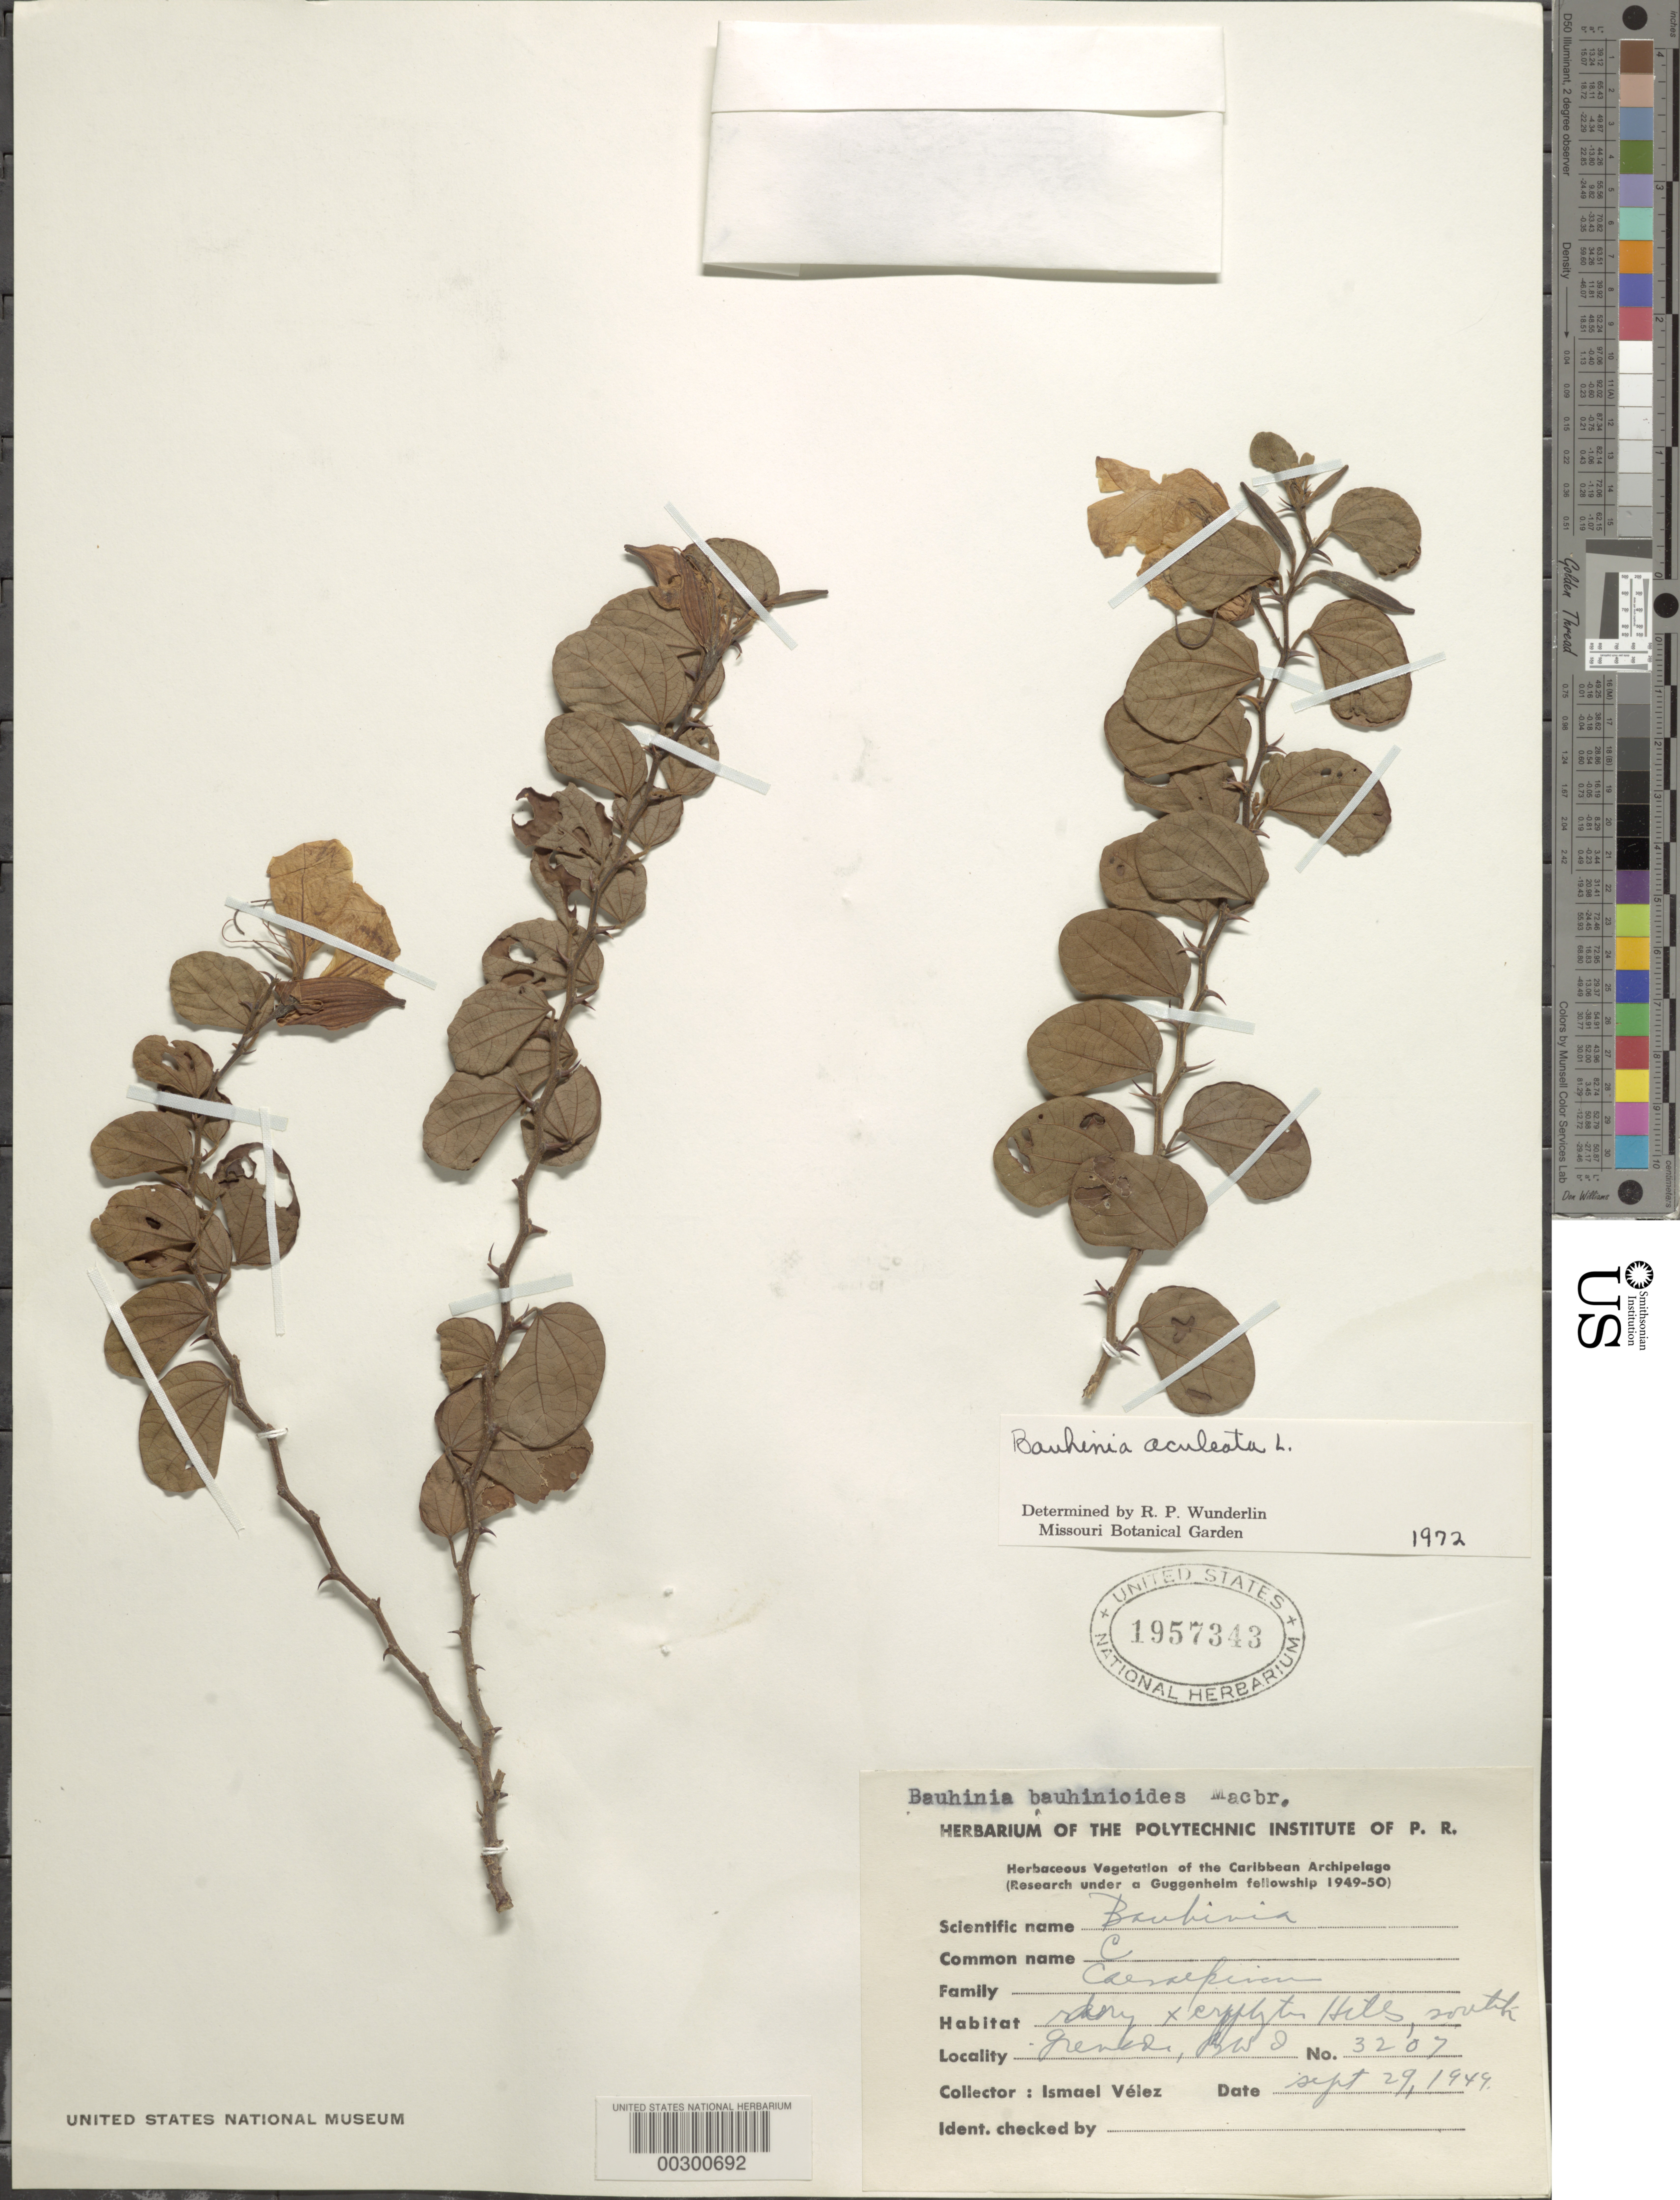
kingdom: Plantae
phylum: Tracheophyta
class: Magnoliopsida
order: Fabales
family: Fabaceae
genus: Bauhinia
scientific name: Bauhinia aculeata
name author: L.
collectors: I. Velez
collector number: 3207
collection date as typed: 29 Sep 1949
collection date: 1949-09-29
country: Grenada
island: Windward Is.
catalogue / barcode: US 1957343